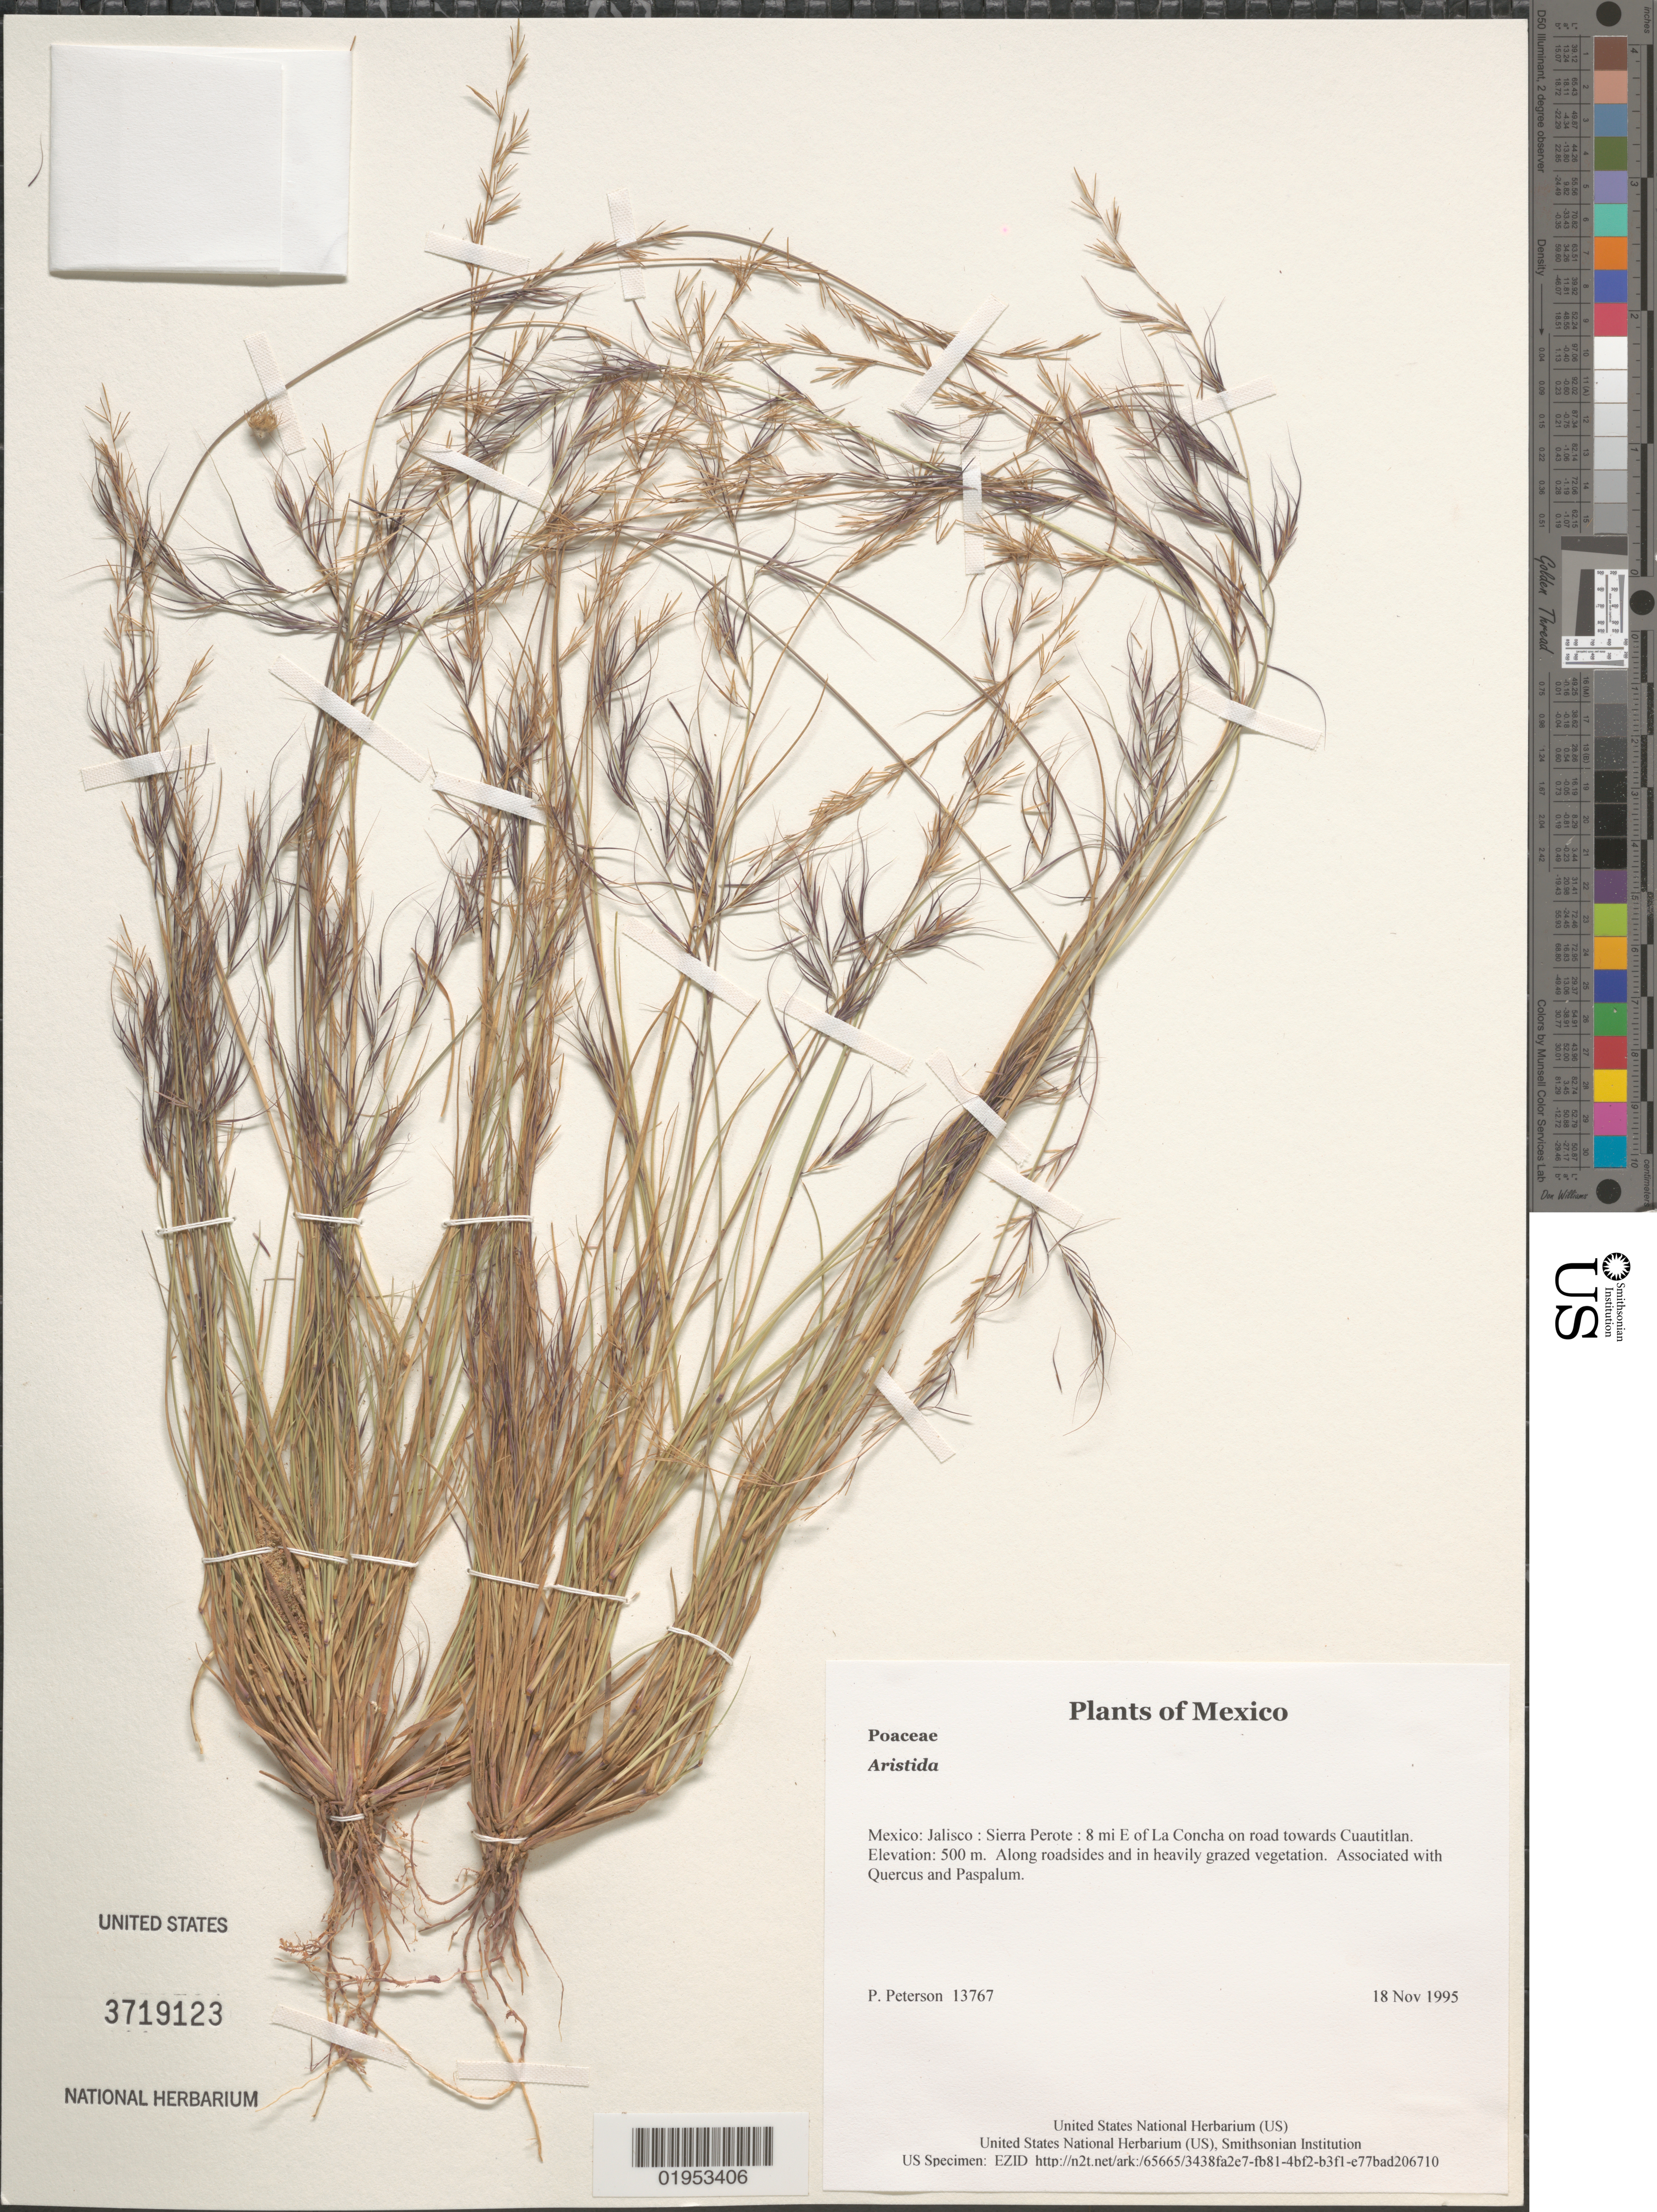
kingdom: Plantae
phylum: Tracheophyta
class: Liliopsida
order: Poales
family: Poaceae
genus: Aristida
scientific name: Aristida sp.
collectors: P. M. Peterson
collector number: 13767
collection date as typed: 18 Nov 1995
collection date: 1995-11-18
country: Mexico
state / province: Jalisco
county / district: Sierra Perote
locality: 8 mi E of La Concha on road towards Cuautitlan.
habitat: Along roadsides and in heavily grazed vegetation. Associated with Quercus and Paspalum.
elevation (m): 500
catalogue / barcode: US 3719123